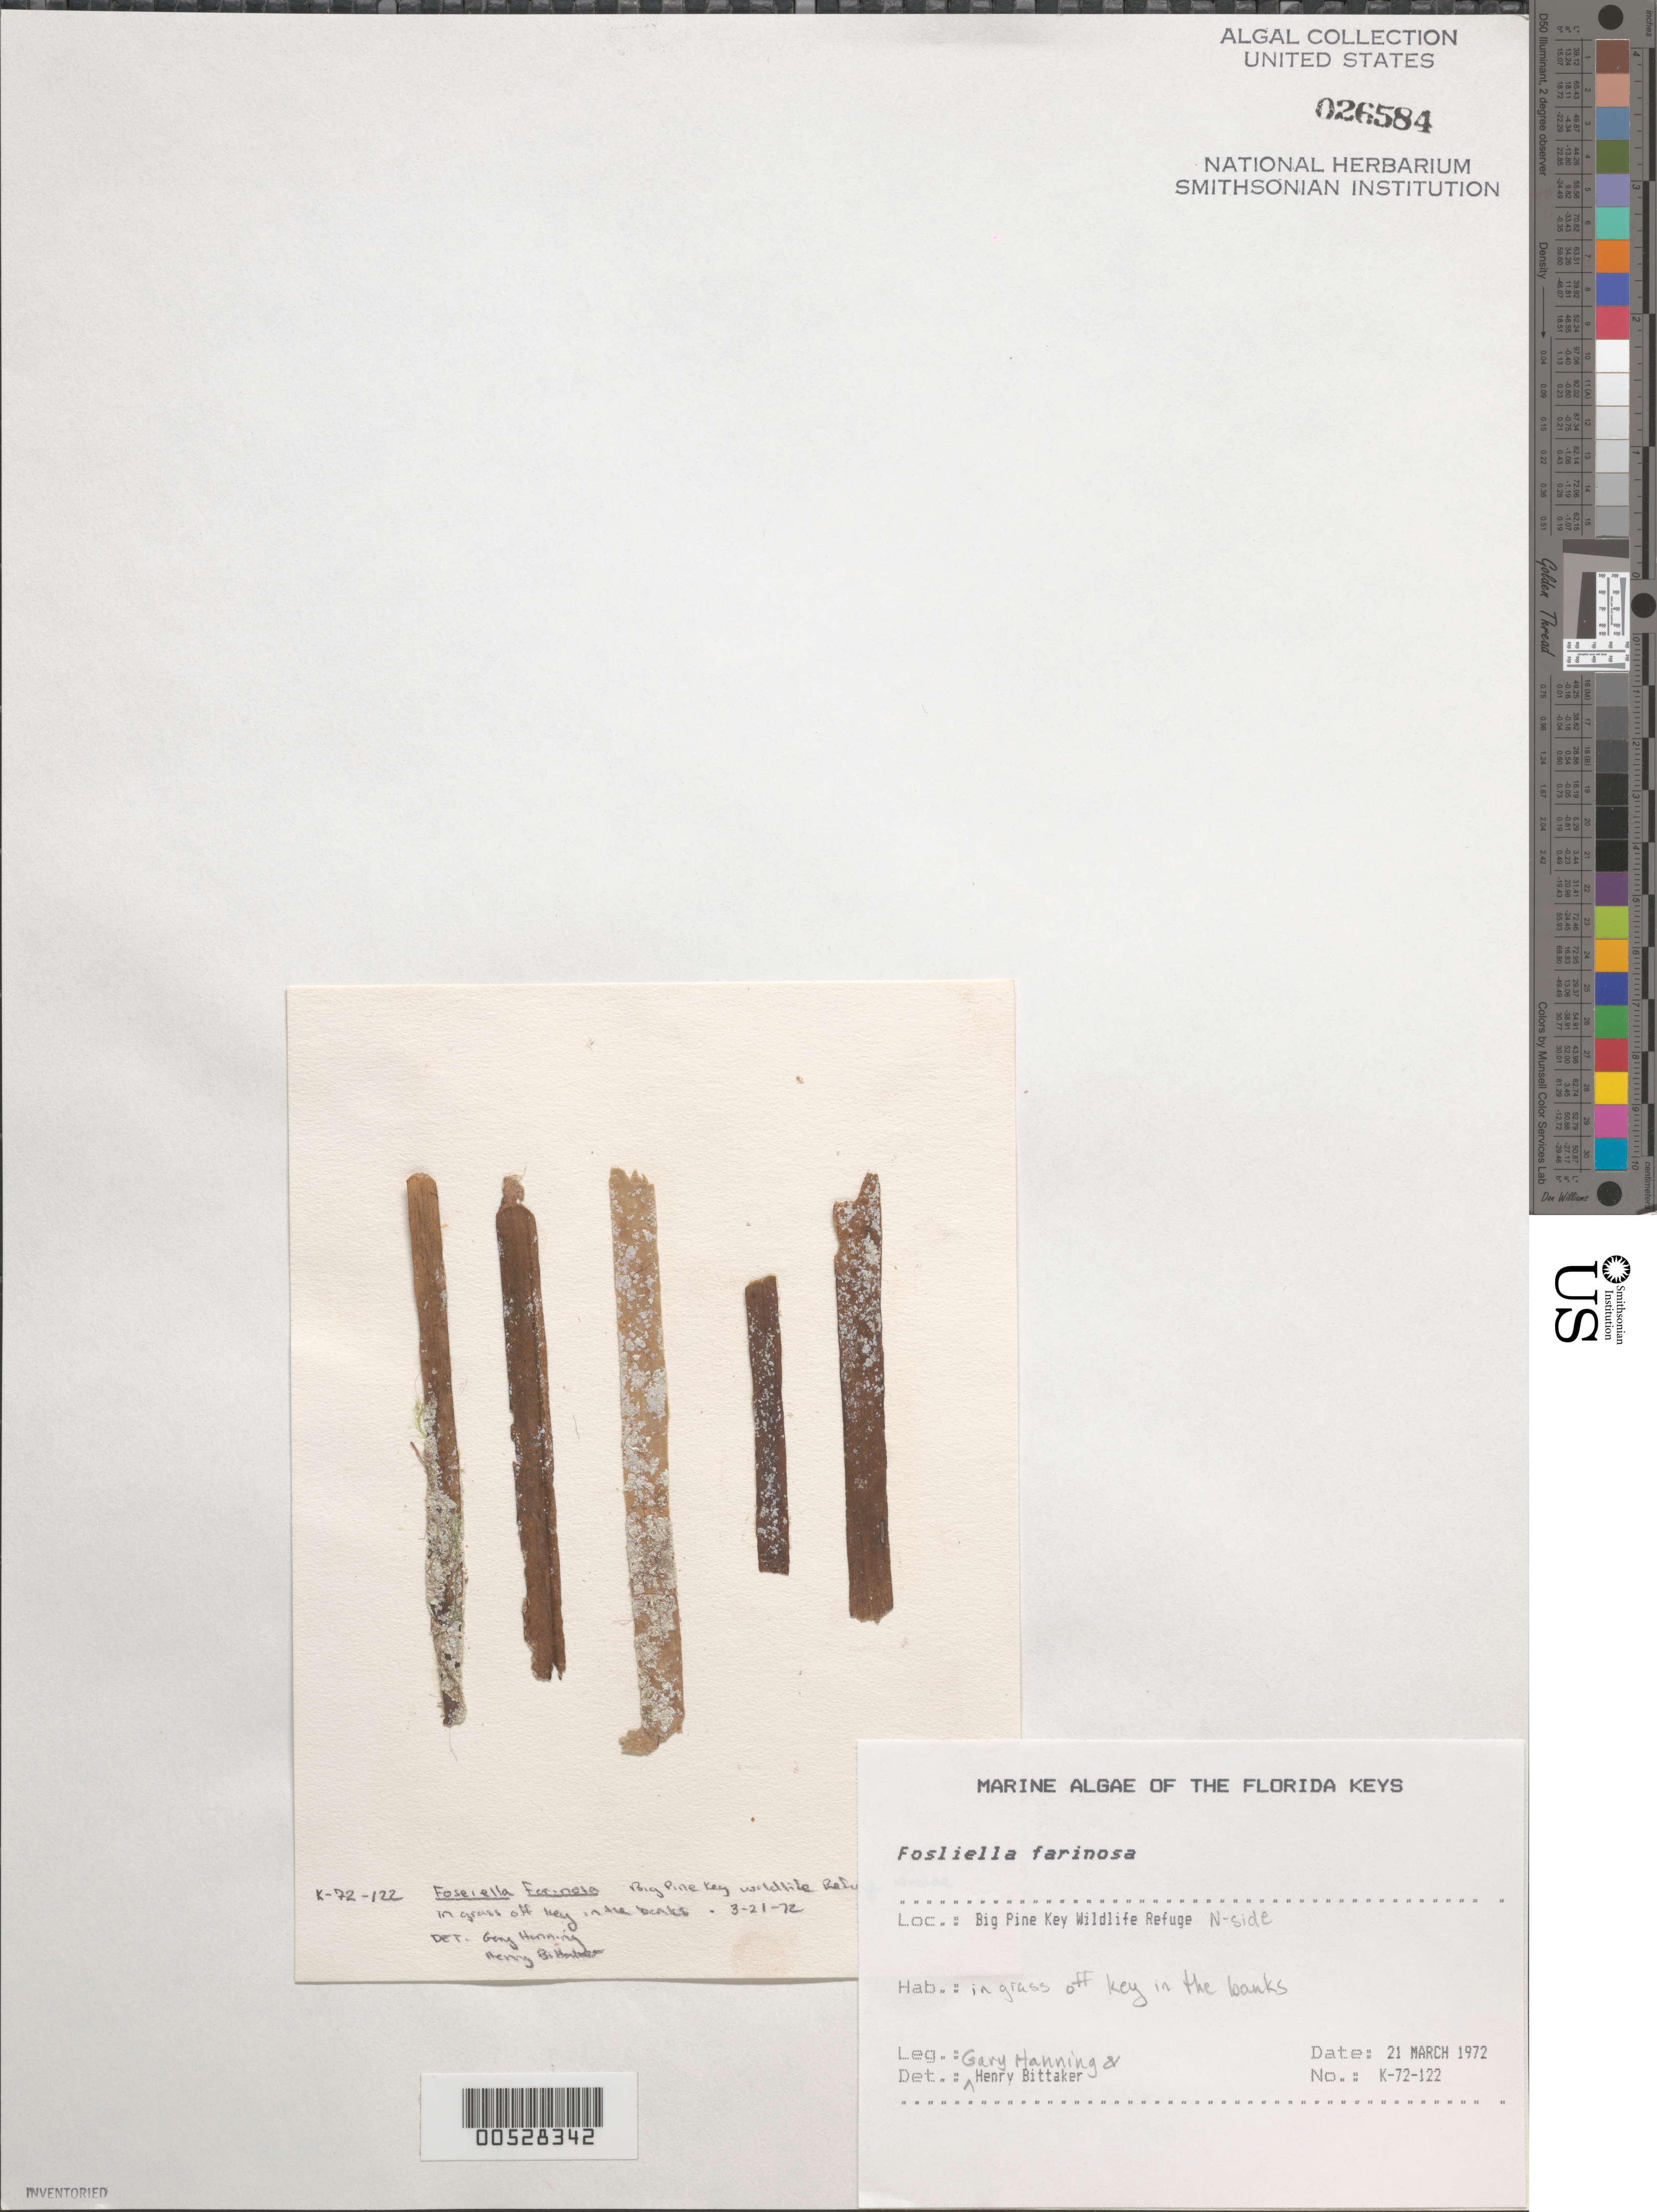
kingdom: Plantae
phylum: Rhodophyta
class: Florideophyceae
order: Corallinales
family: Hydrolithaceae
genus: Hydrolithon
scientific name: Hydrolithon farinosum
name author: (J.V.Lamouroux) Penrose & Y.M. Chamb.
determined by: Algae name updating Project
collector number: K-72-122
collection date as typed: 21 Mar 1972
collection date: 1972-03-21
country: United States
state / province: Florida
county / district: Monroe County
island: Big Pine Key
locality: Big Pine Key Wildlife Refuge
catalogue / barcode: US 26584